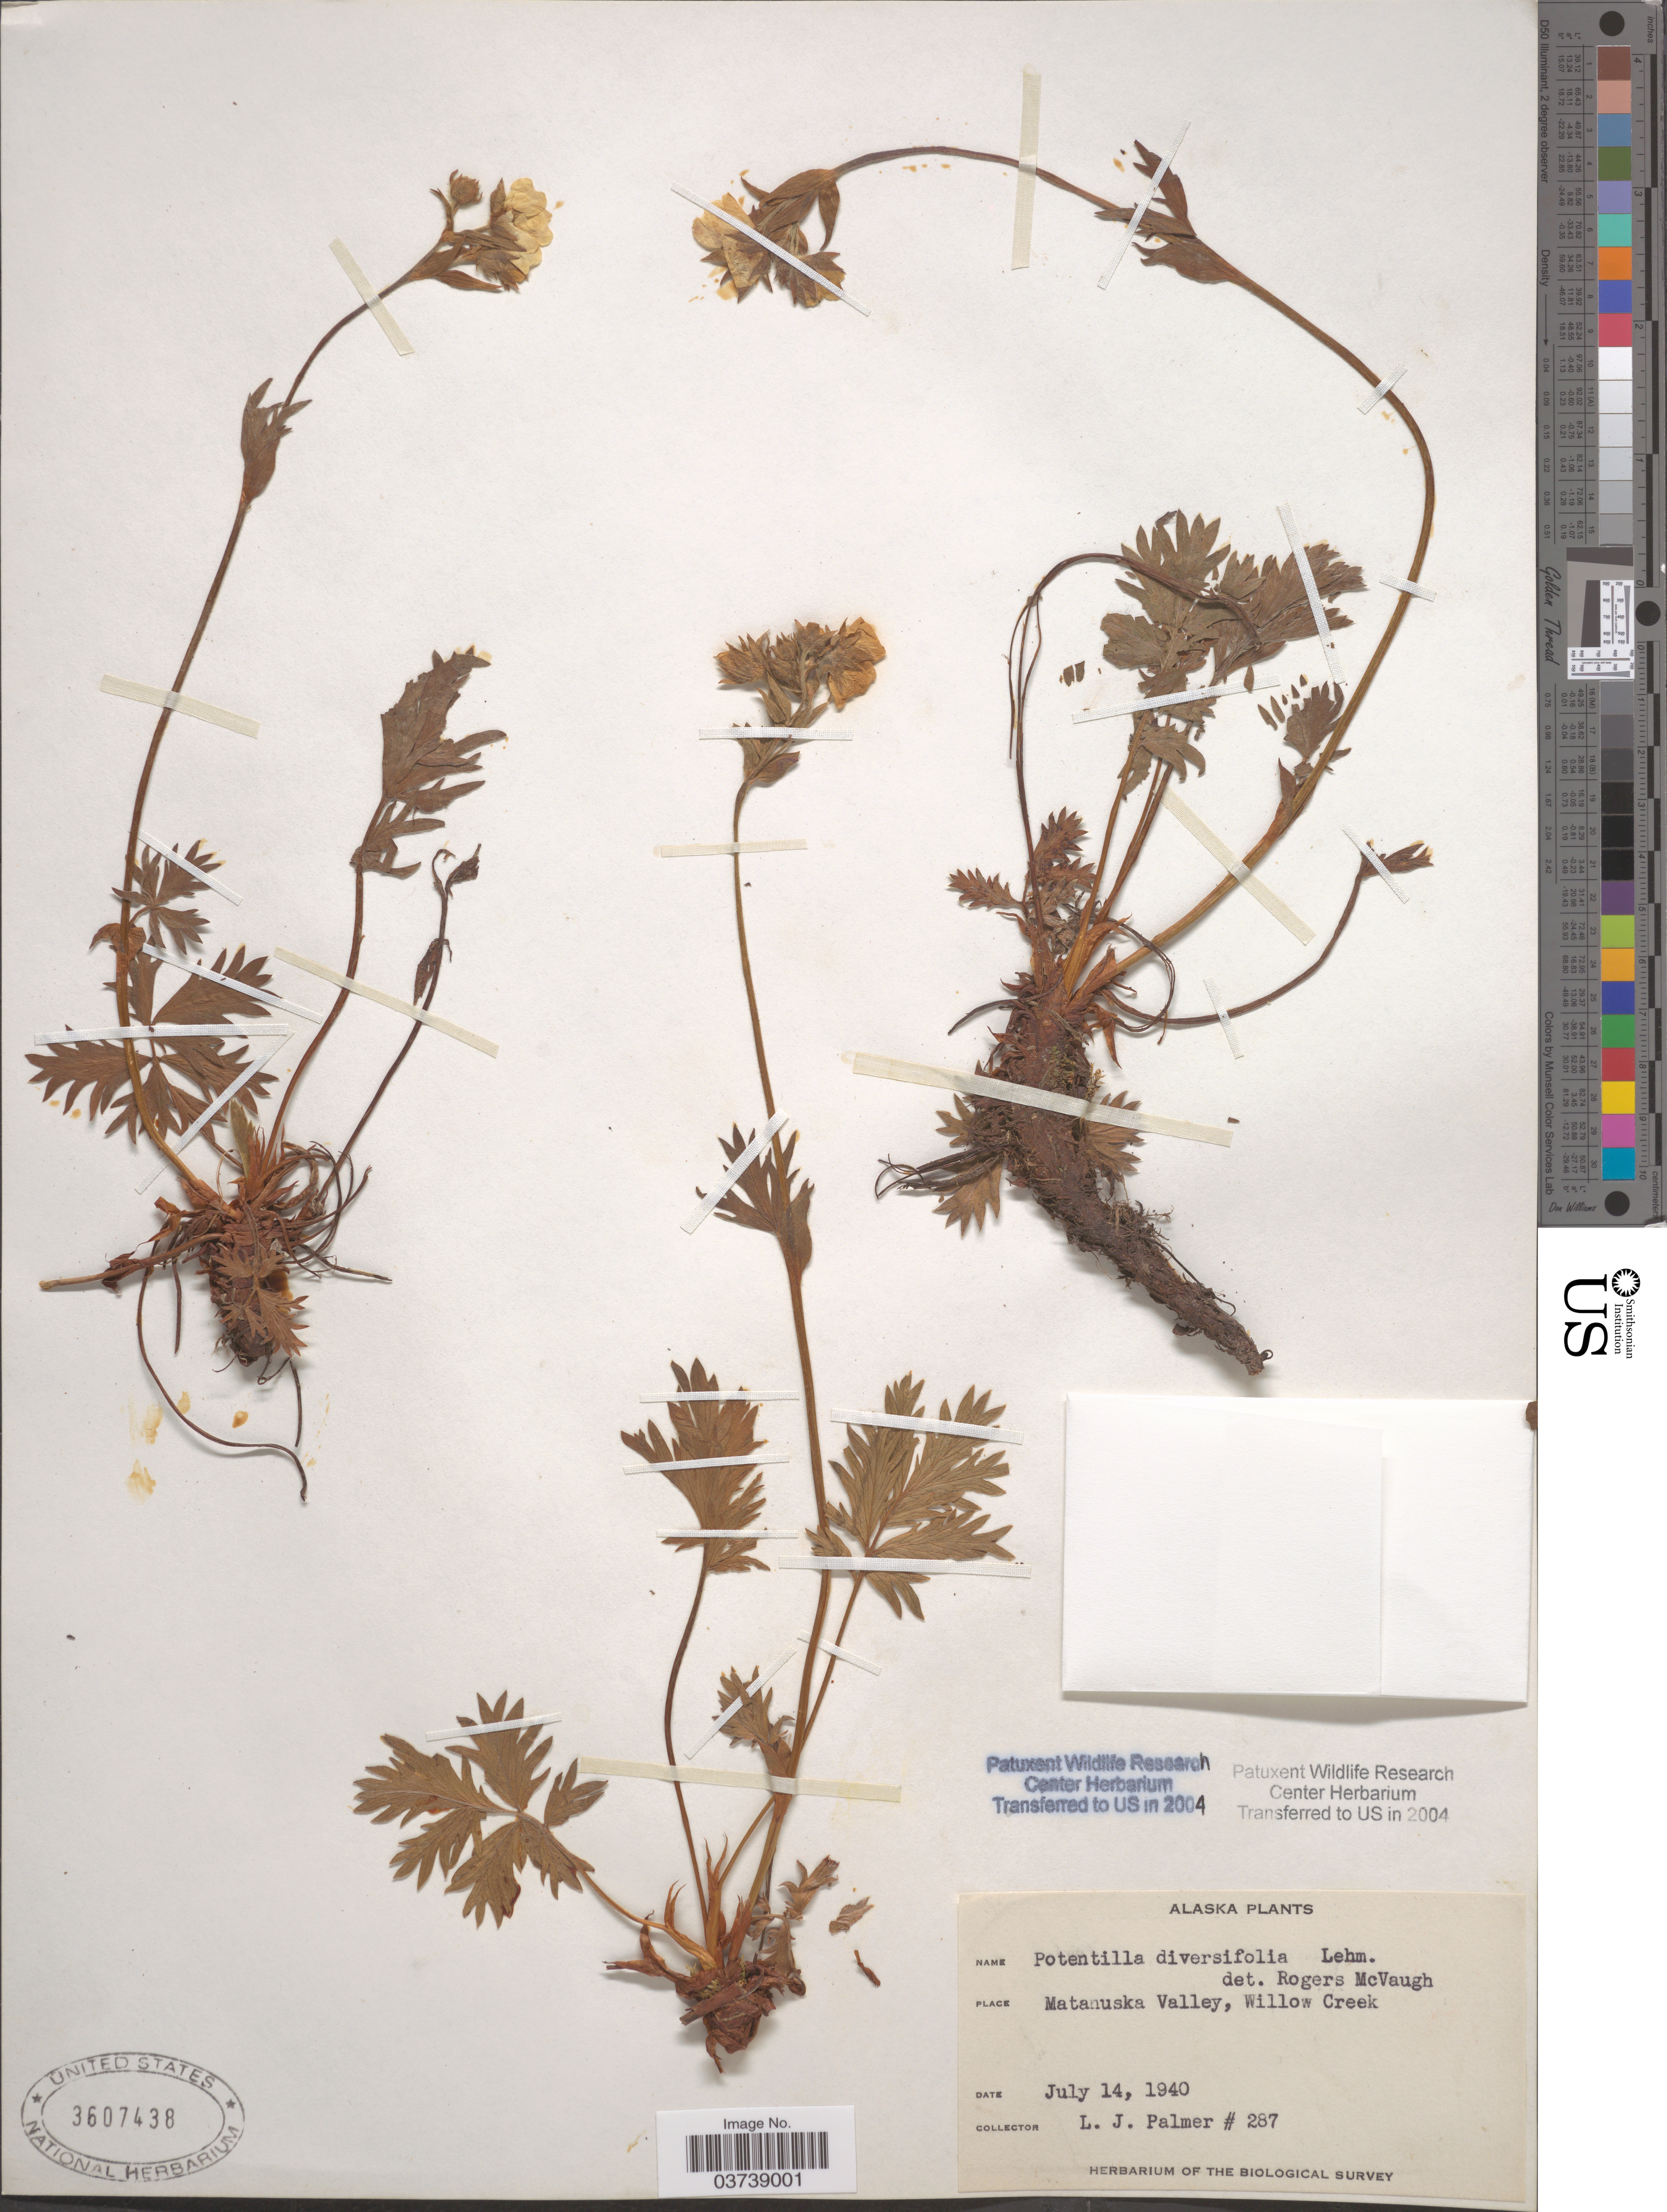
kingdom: Plantae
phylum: Tracheophyta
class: Magnoliopsida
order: Rosales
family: Rosaceae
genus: Potentilla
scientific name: Potentilla diversifolia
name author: Lehm.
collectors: L. J. Palmer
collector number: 287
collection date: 1940-07-14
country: United States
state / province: Alaska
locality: Matanuska Valley, Willow Creek.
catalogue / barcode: US 3607438